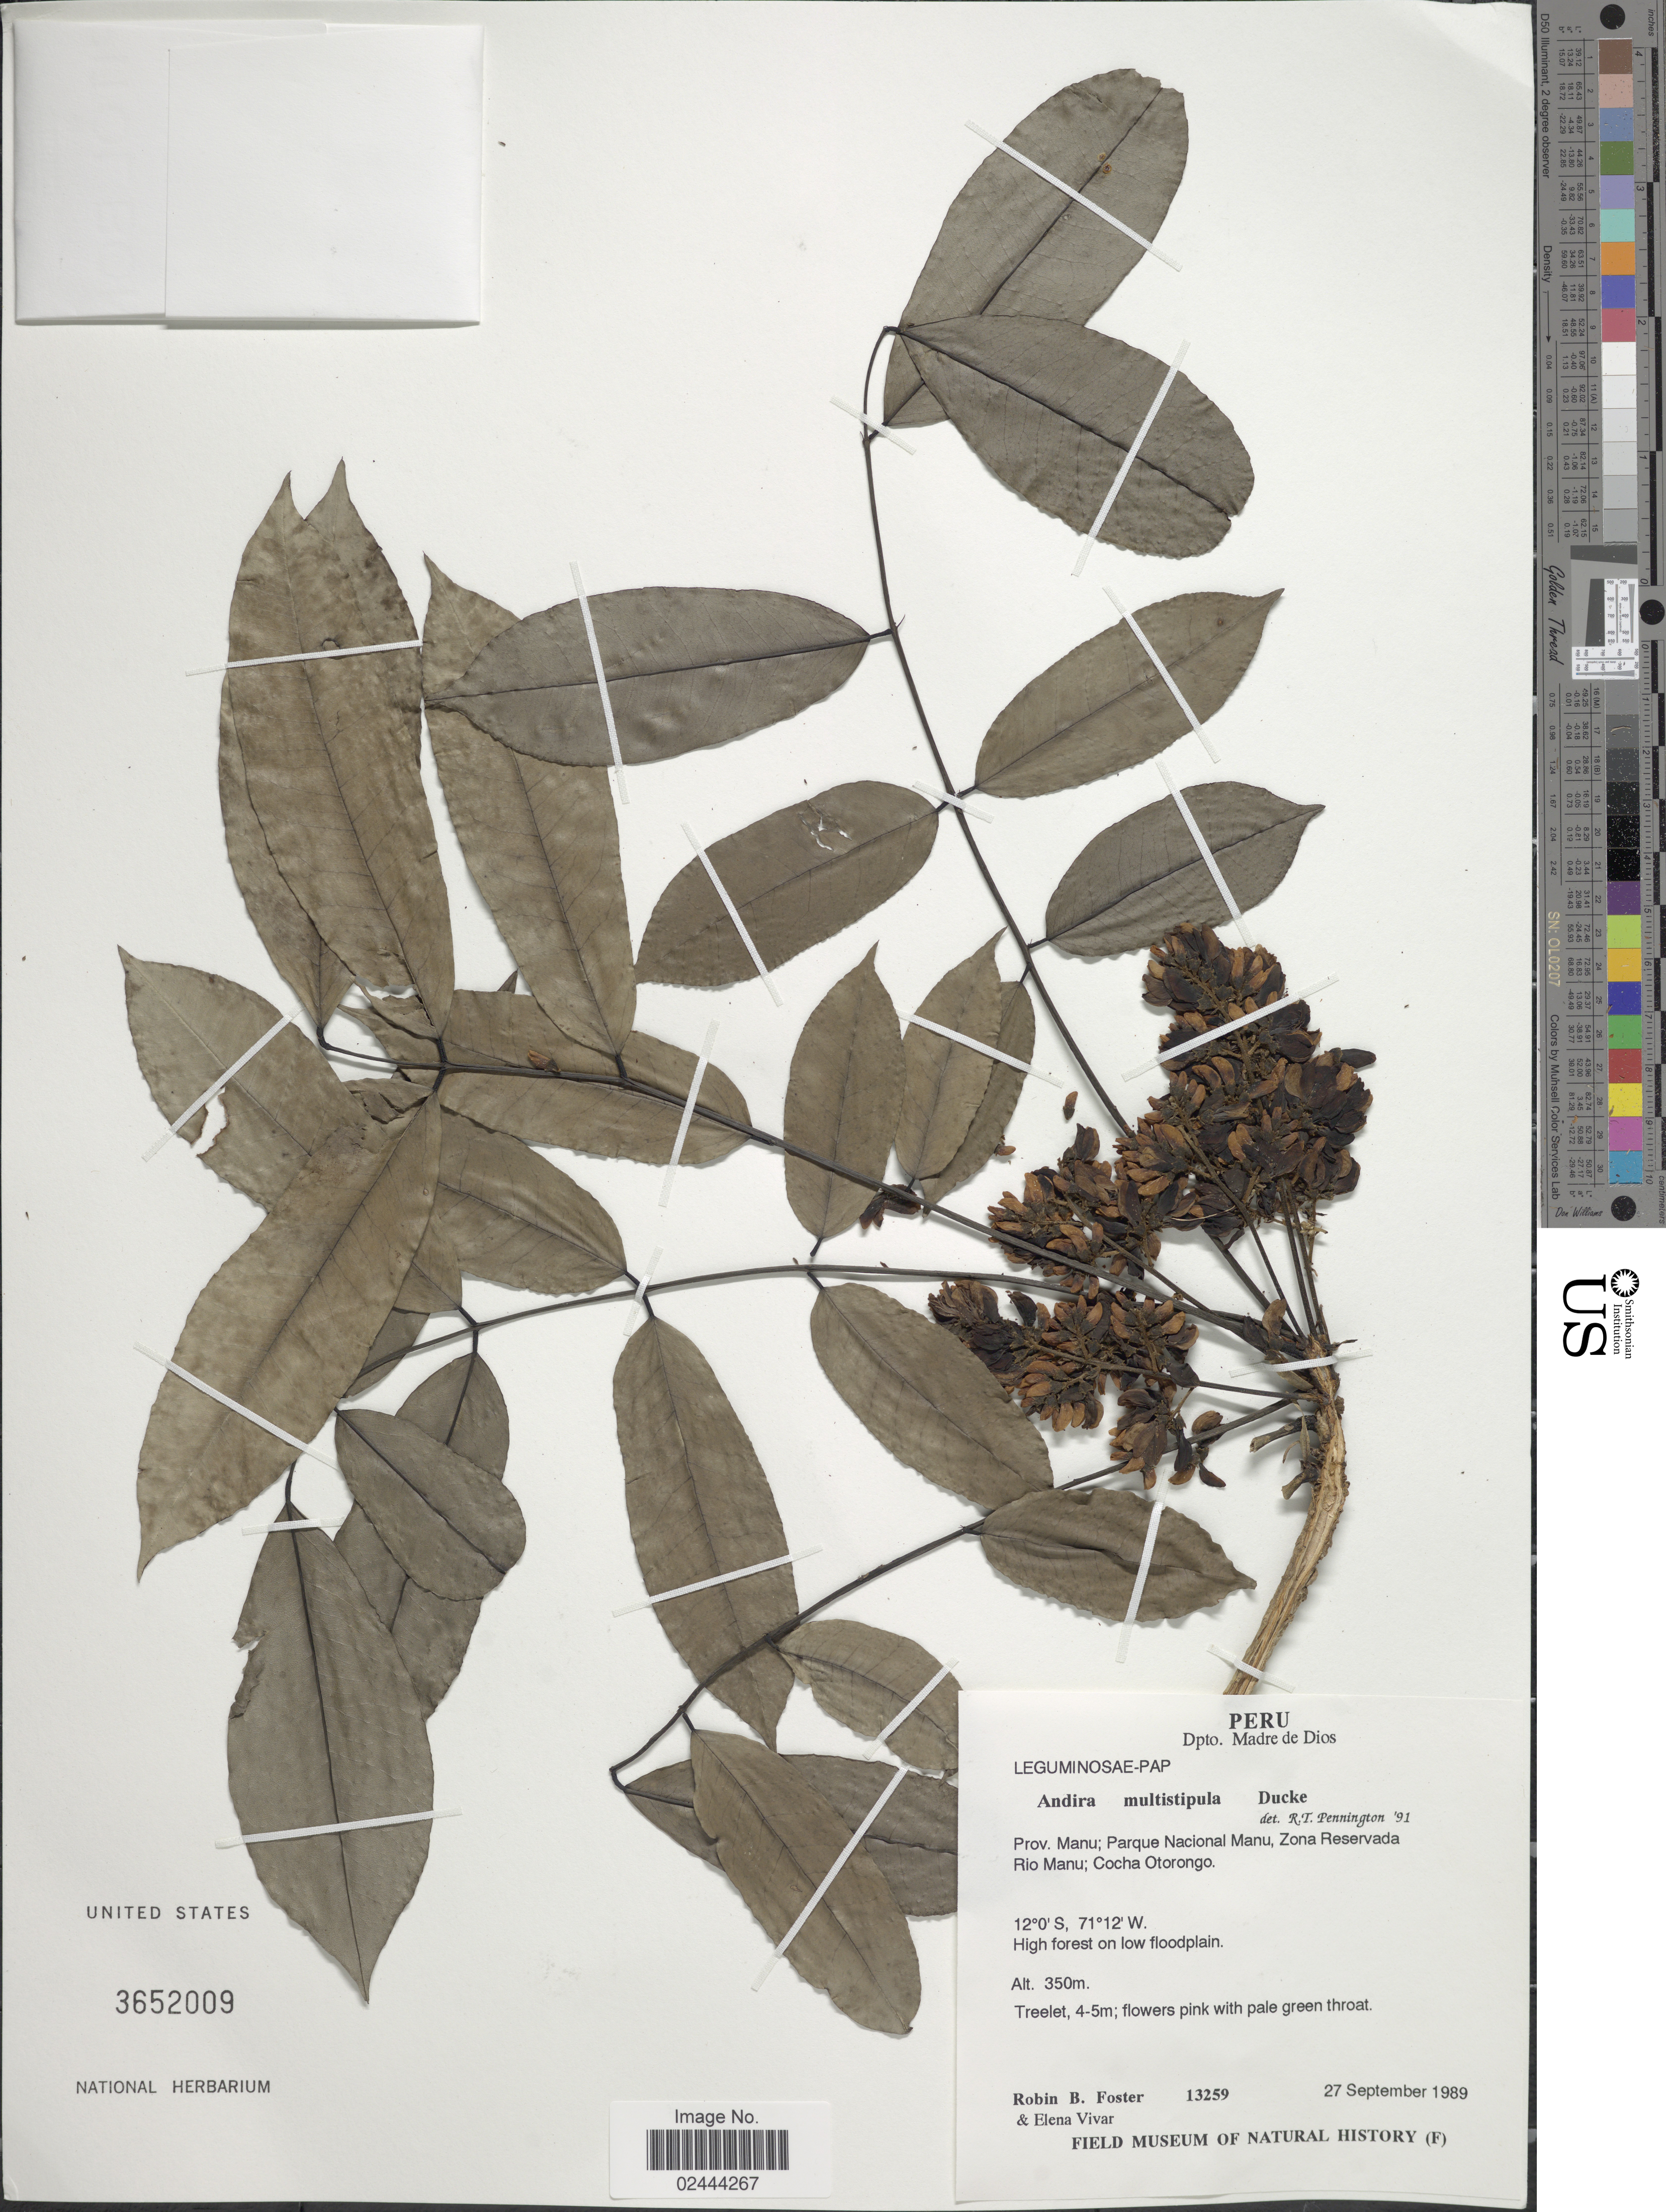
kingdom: Plantae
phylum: Tracheophyta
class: Magnoliopsida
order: Fabales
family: Fabaceae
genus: Andira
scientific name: Andira multistipula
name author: Ducke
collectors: R. B. Foster & E. Vivar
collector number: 13259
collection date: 1989-09-27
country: Peru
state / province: Madre de Dios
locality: Prov. Manu; Parque Nacional Manu, Zona Reservada Rio Manu; Cocha Otorongo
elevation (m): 350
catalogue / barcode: US 3652009